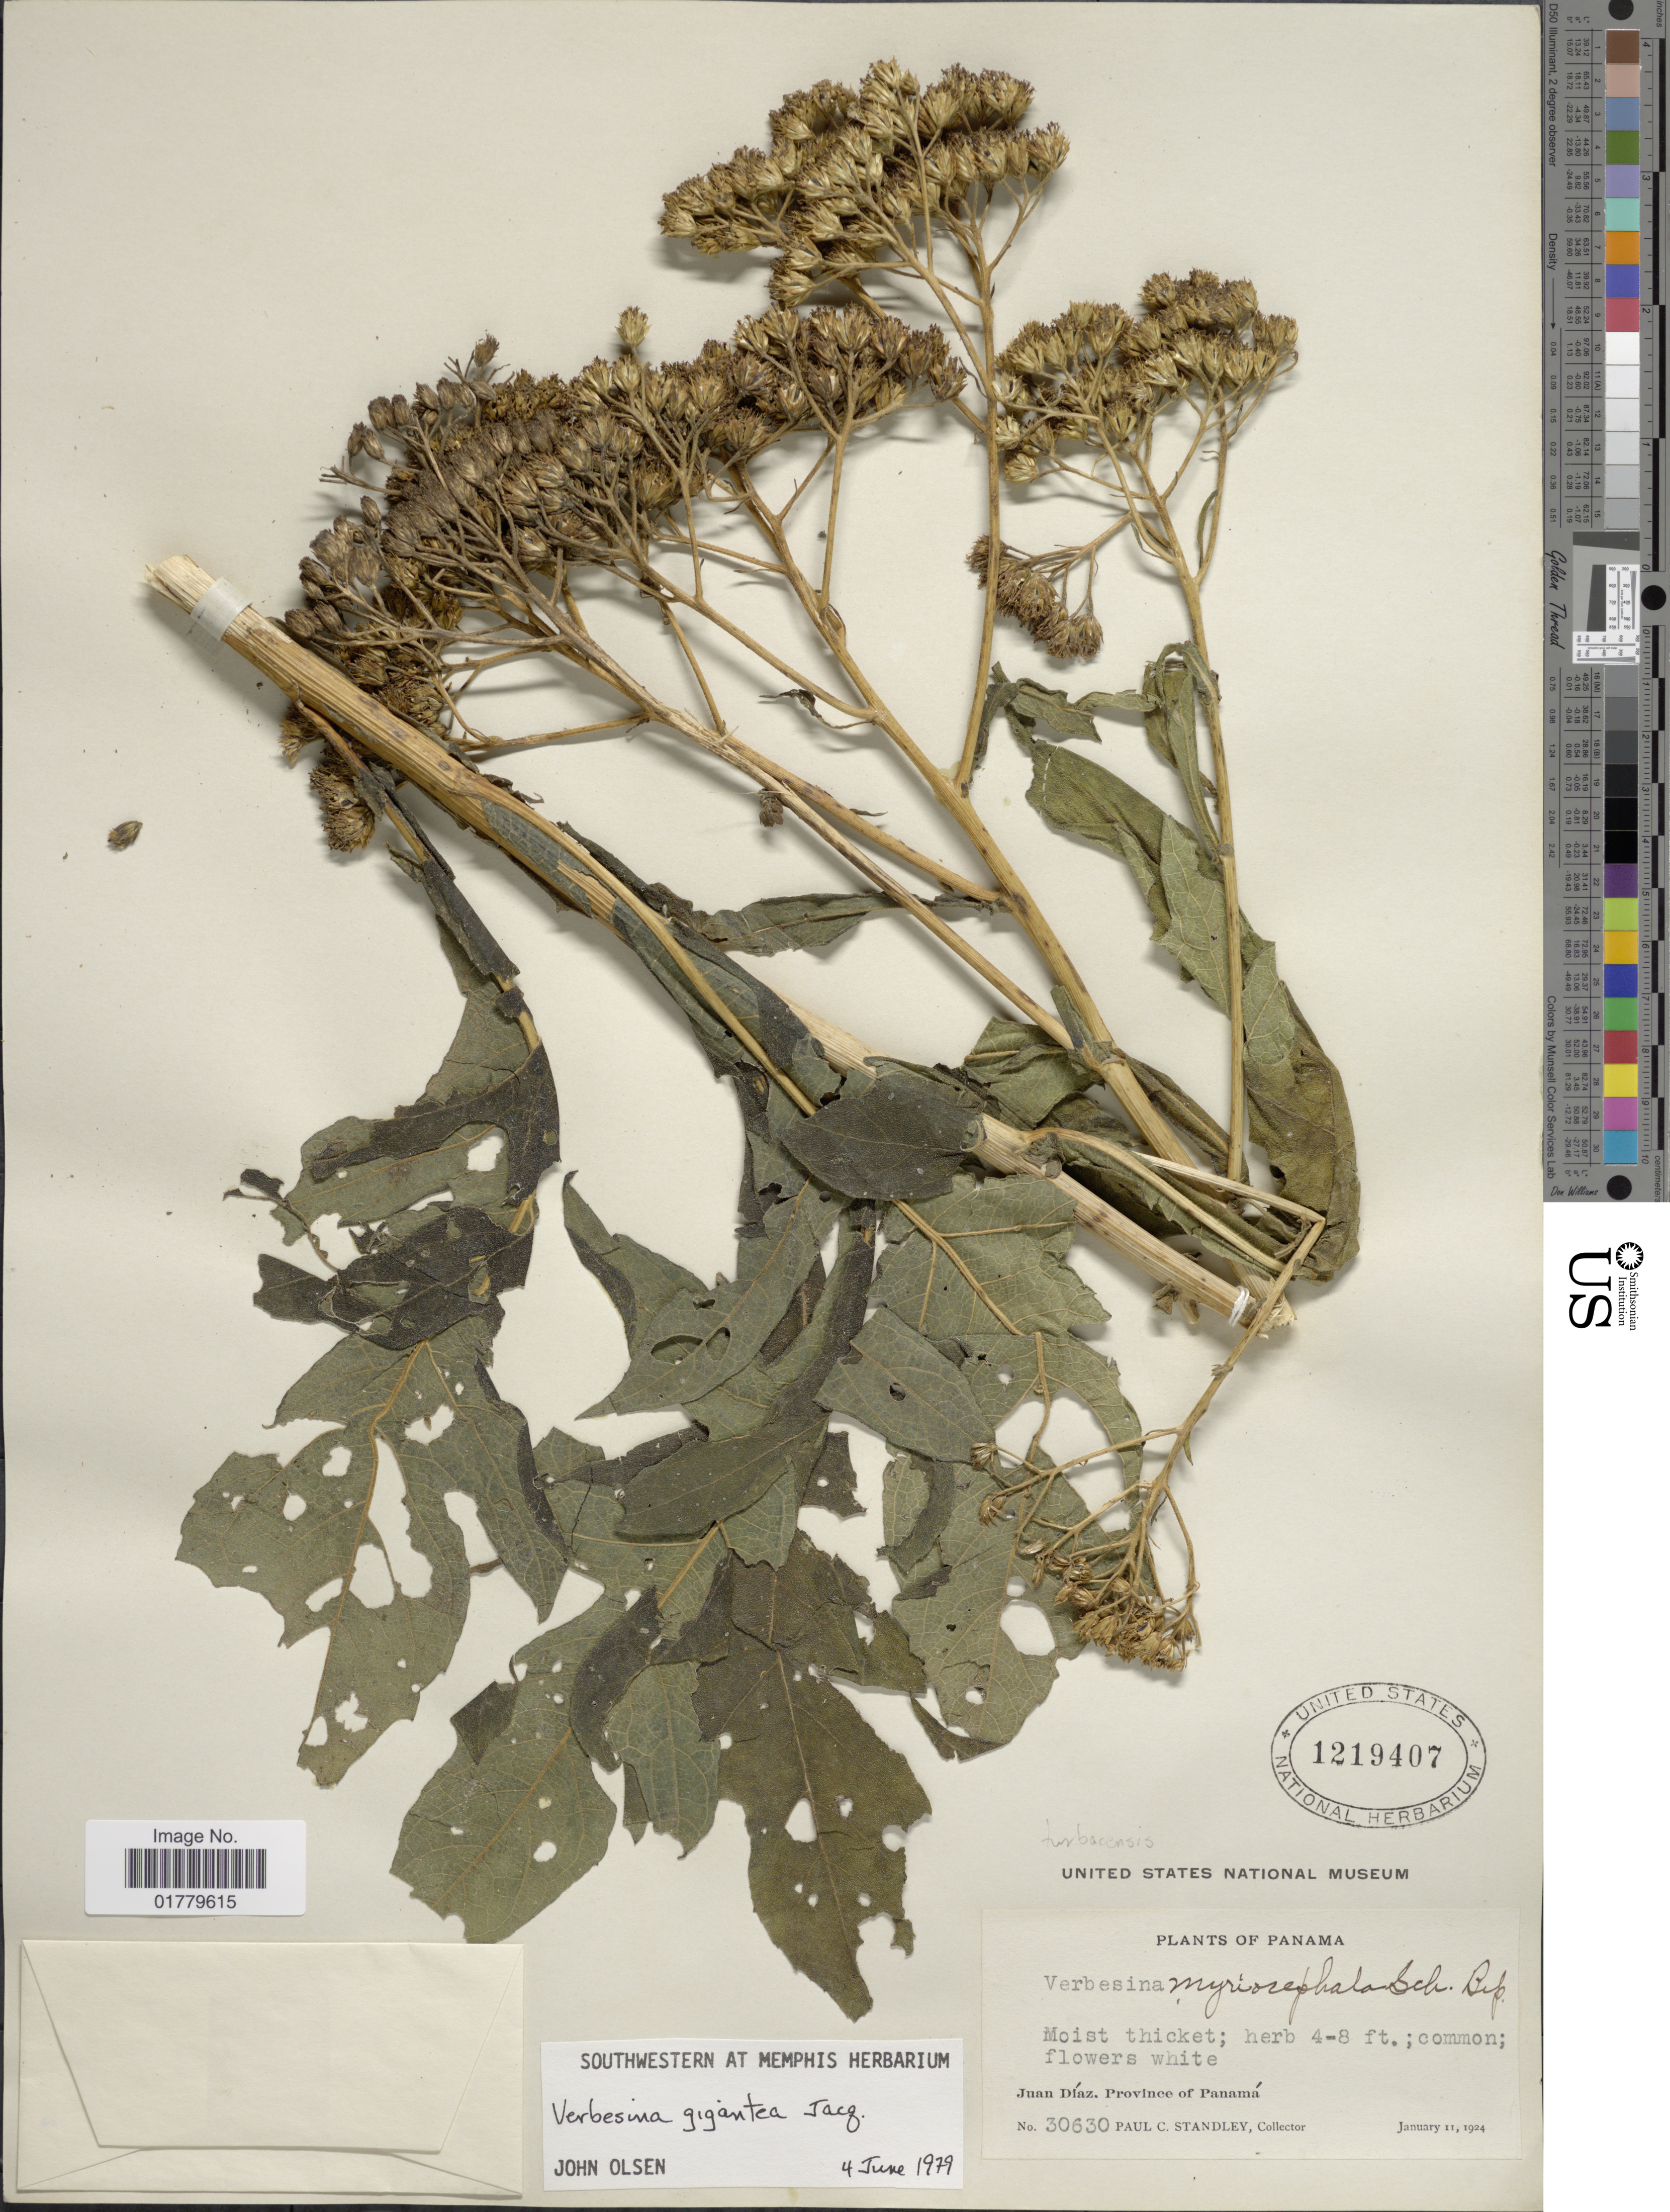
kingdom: Plantae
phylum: Tracheophyta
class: Magnoliopsida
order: Asterales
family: Asteraceae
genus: Verbesina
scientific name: Verbesina gigantea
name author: Jacq.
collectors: P. C. Standley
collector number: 30630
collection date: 1924-01-11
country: Panama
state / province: Panamá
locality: Juan Díaz, Province of Panamá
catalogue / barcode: US 1219407